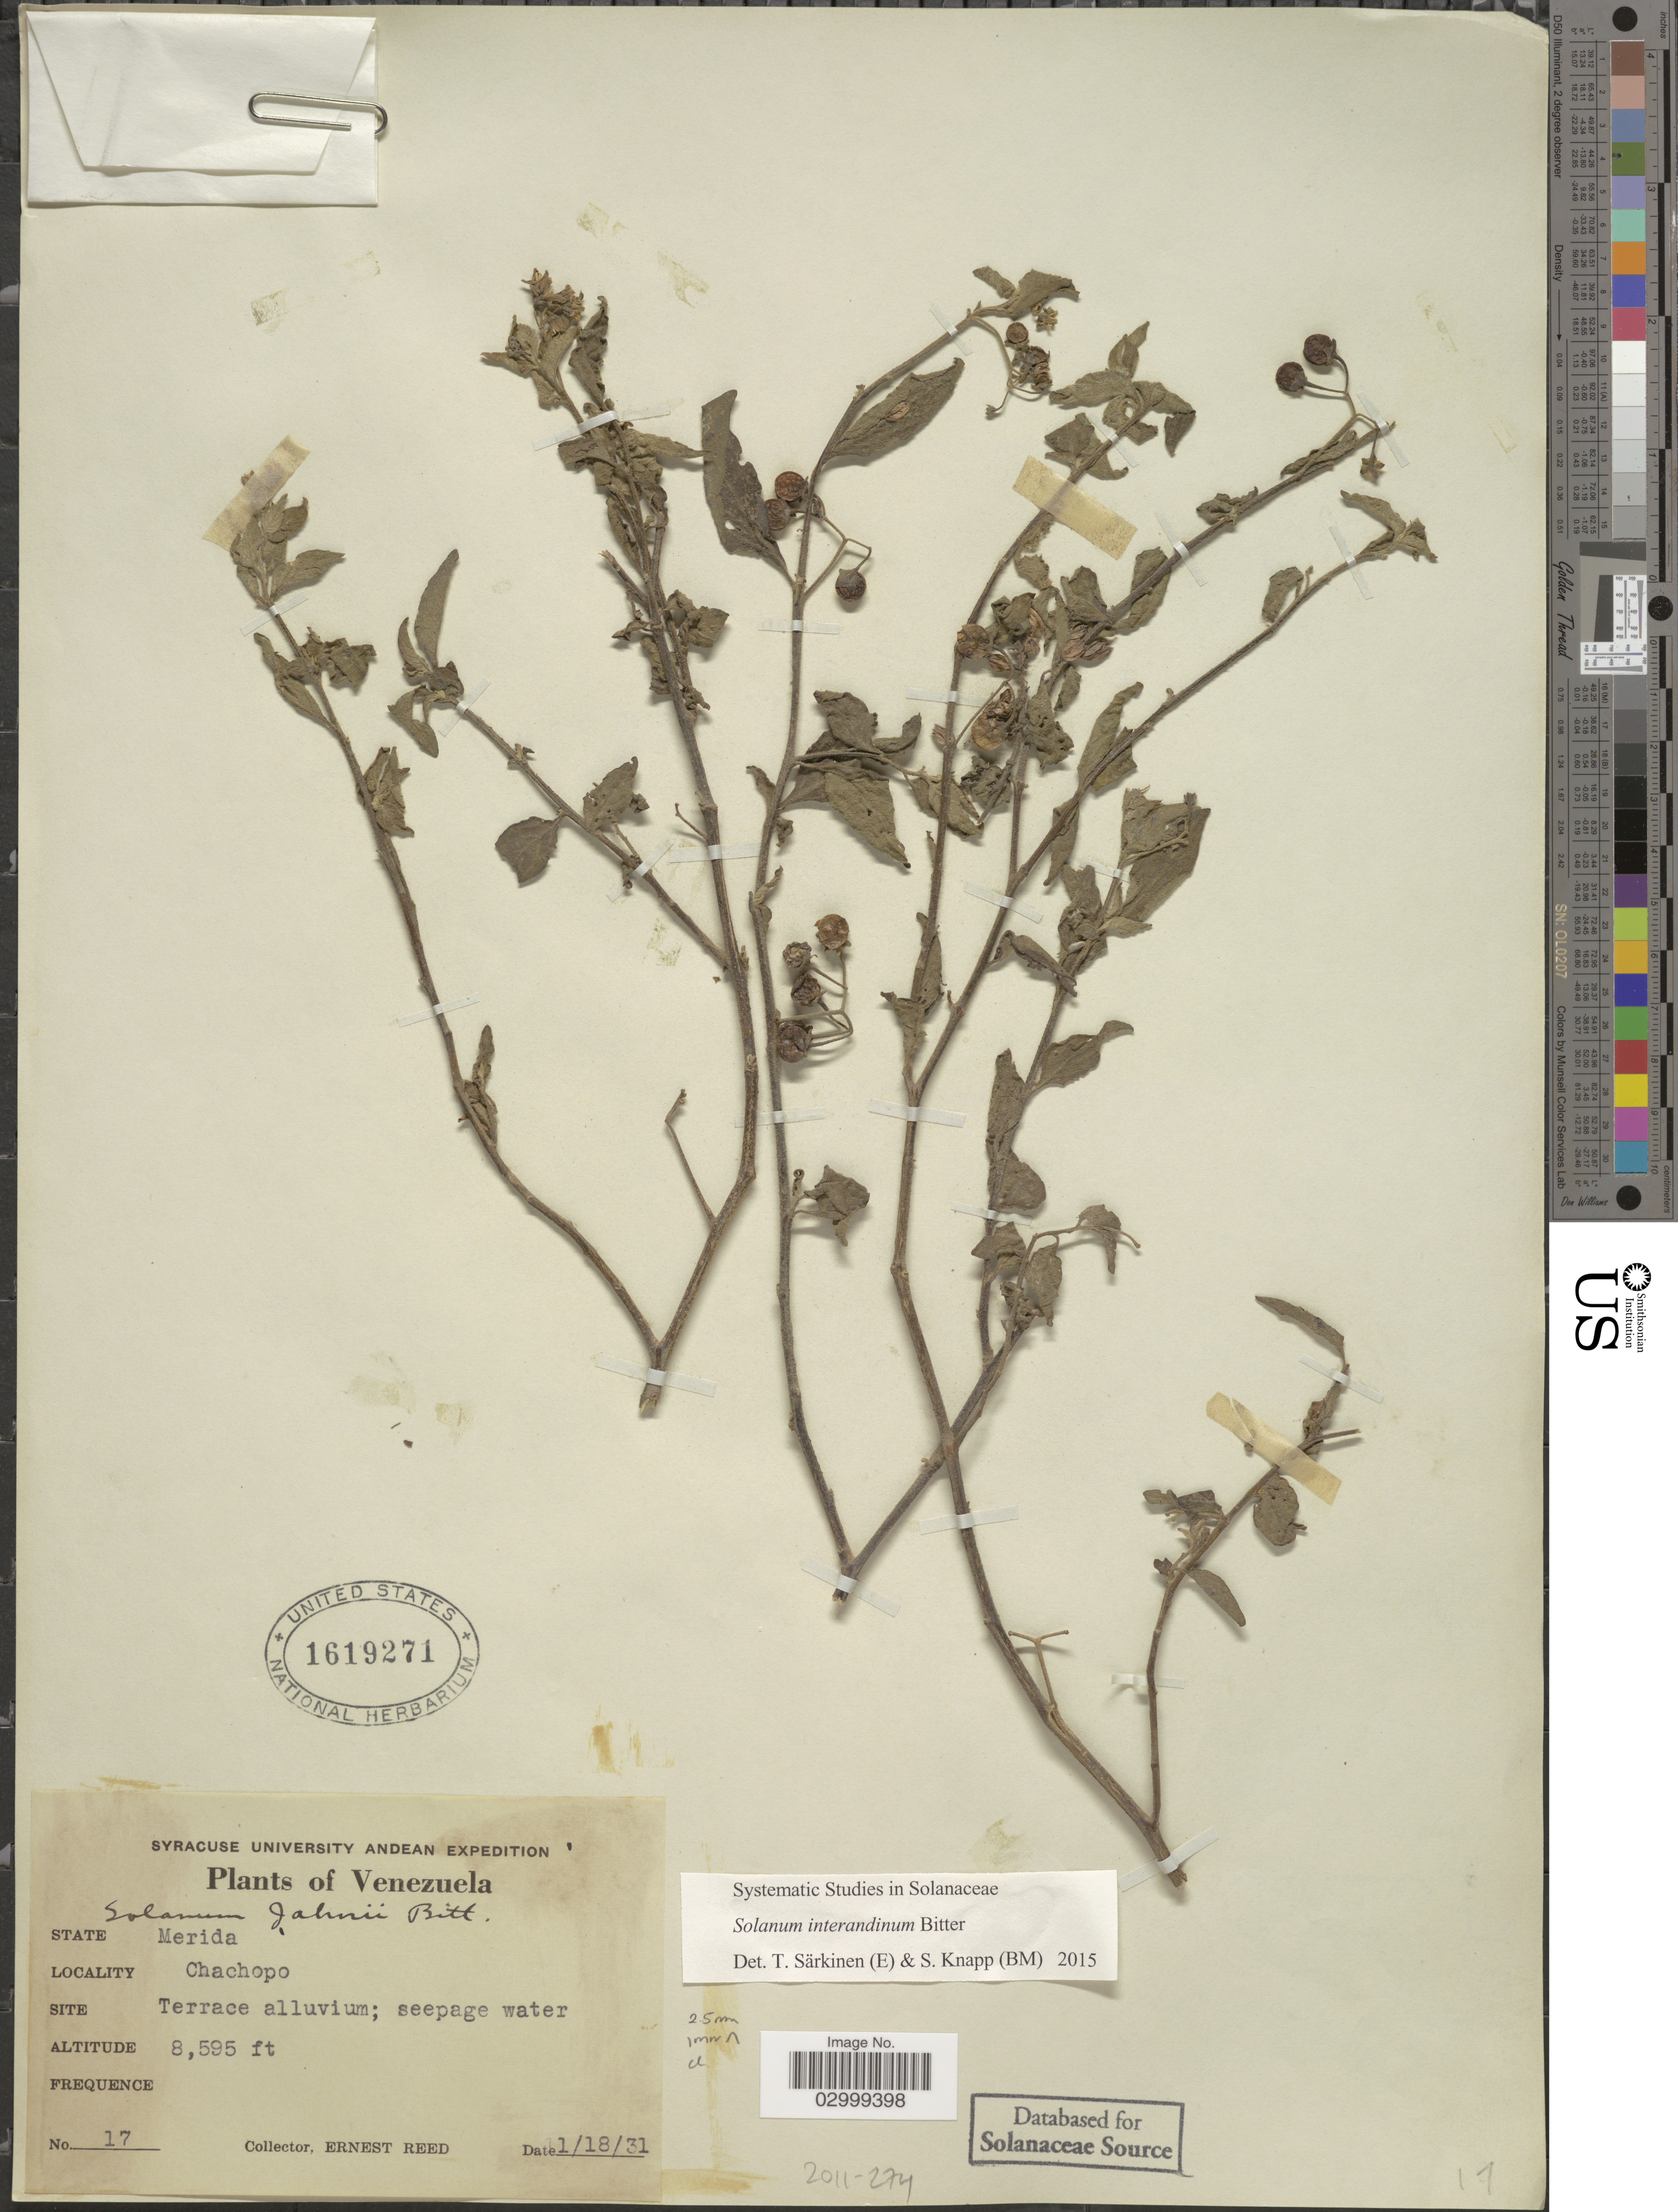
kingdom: Plantae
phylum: Tracheophyta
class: Magnoliopsida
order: Solanales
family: Solanaceae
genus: Solanum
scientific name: Solanum interandinum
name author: Bitter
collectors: E. Reed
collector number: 17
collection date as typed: Transcribed d/m/y: 18/1/31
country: Venezuela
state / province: Mérida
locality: Chachopo.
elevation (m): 2620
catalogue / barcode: US 1619271